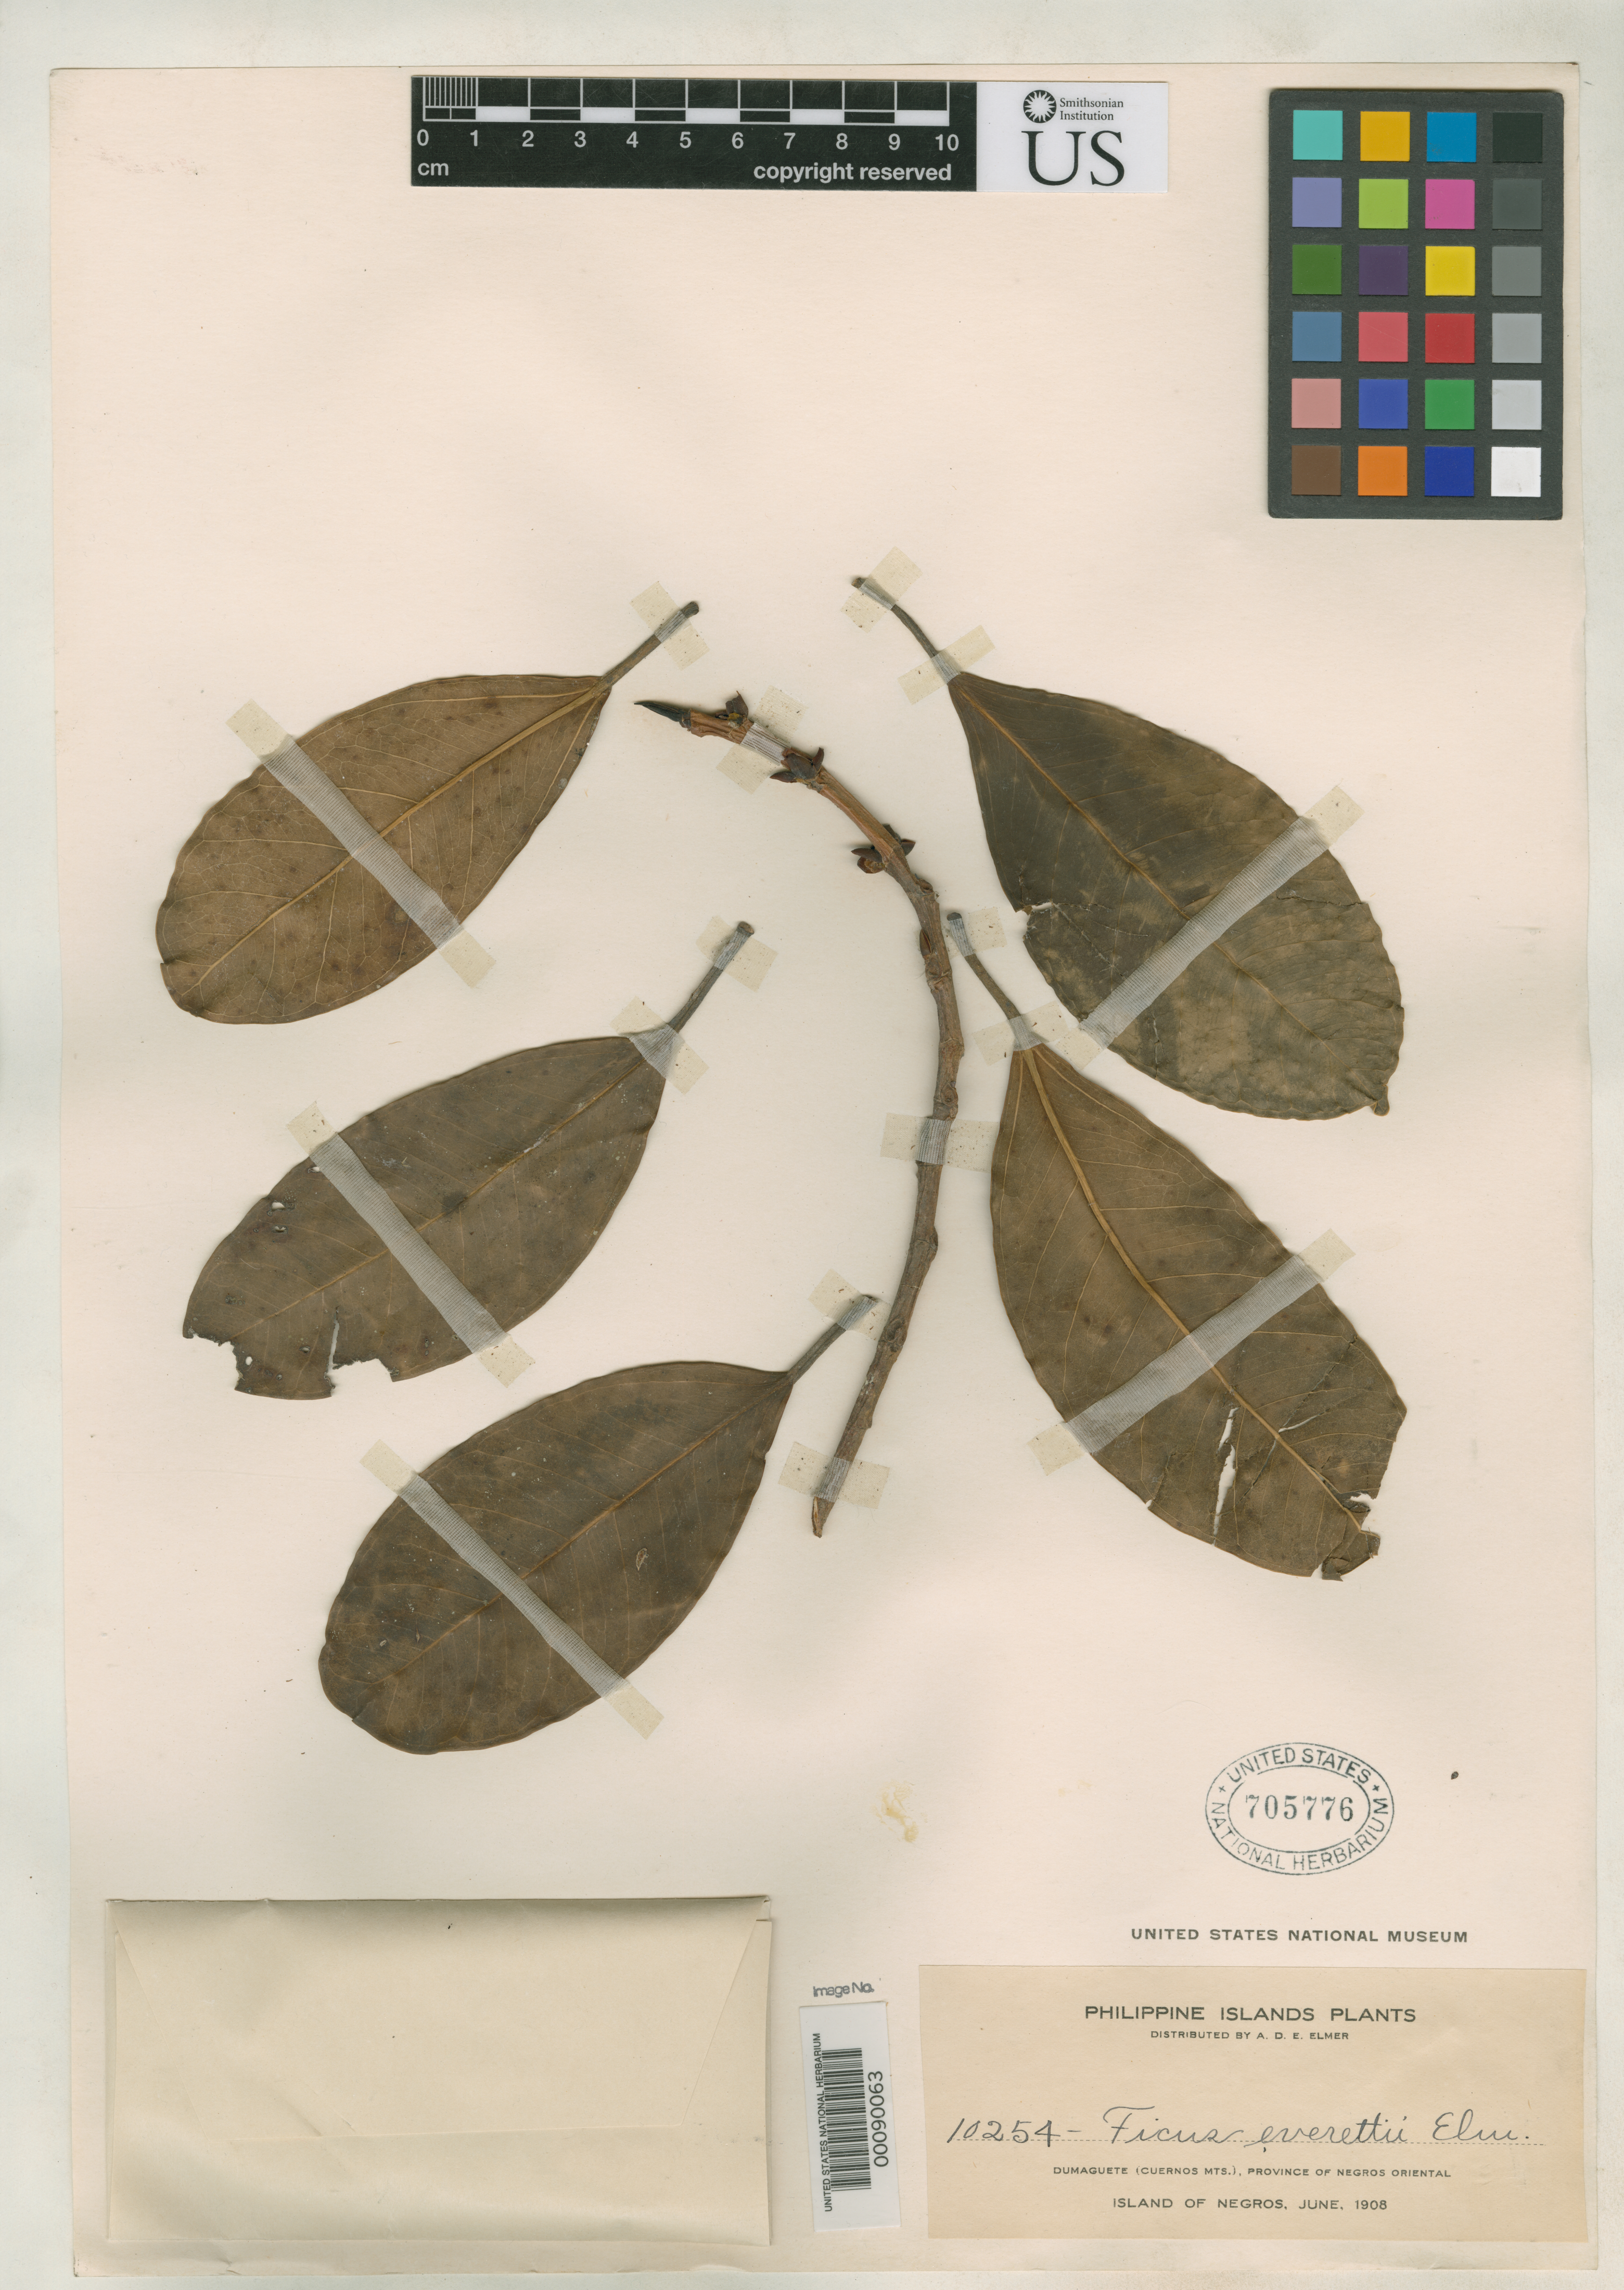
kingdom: Plantae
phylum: Tracheophyta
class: Magnoliopsida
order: Rosales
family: Moraceae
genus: Ficus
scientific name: Ficus everettii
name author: Elmer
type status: Isotype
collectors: A. D. E. Elmer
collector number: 10254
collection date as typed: Jun 1908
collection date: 1908-06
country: Philippines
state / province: Central Visayas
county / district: Negros Oriental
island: Negros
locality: Dumaguete, Cuernos Mts.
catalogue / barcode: US 705776